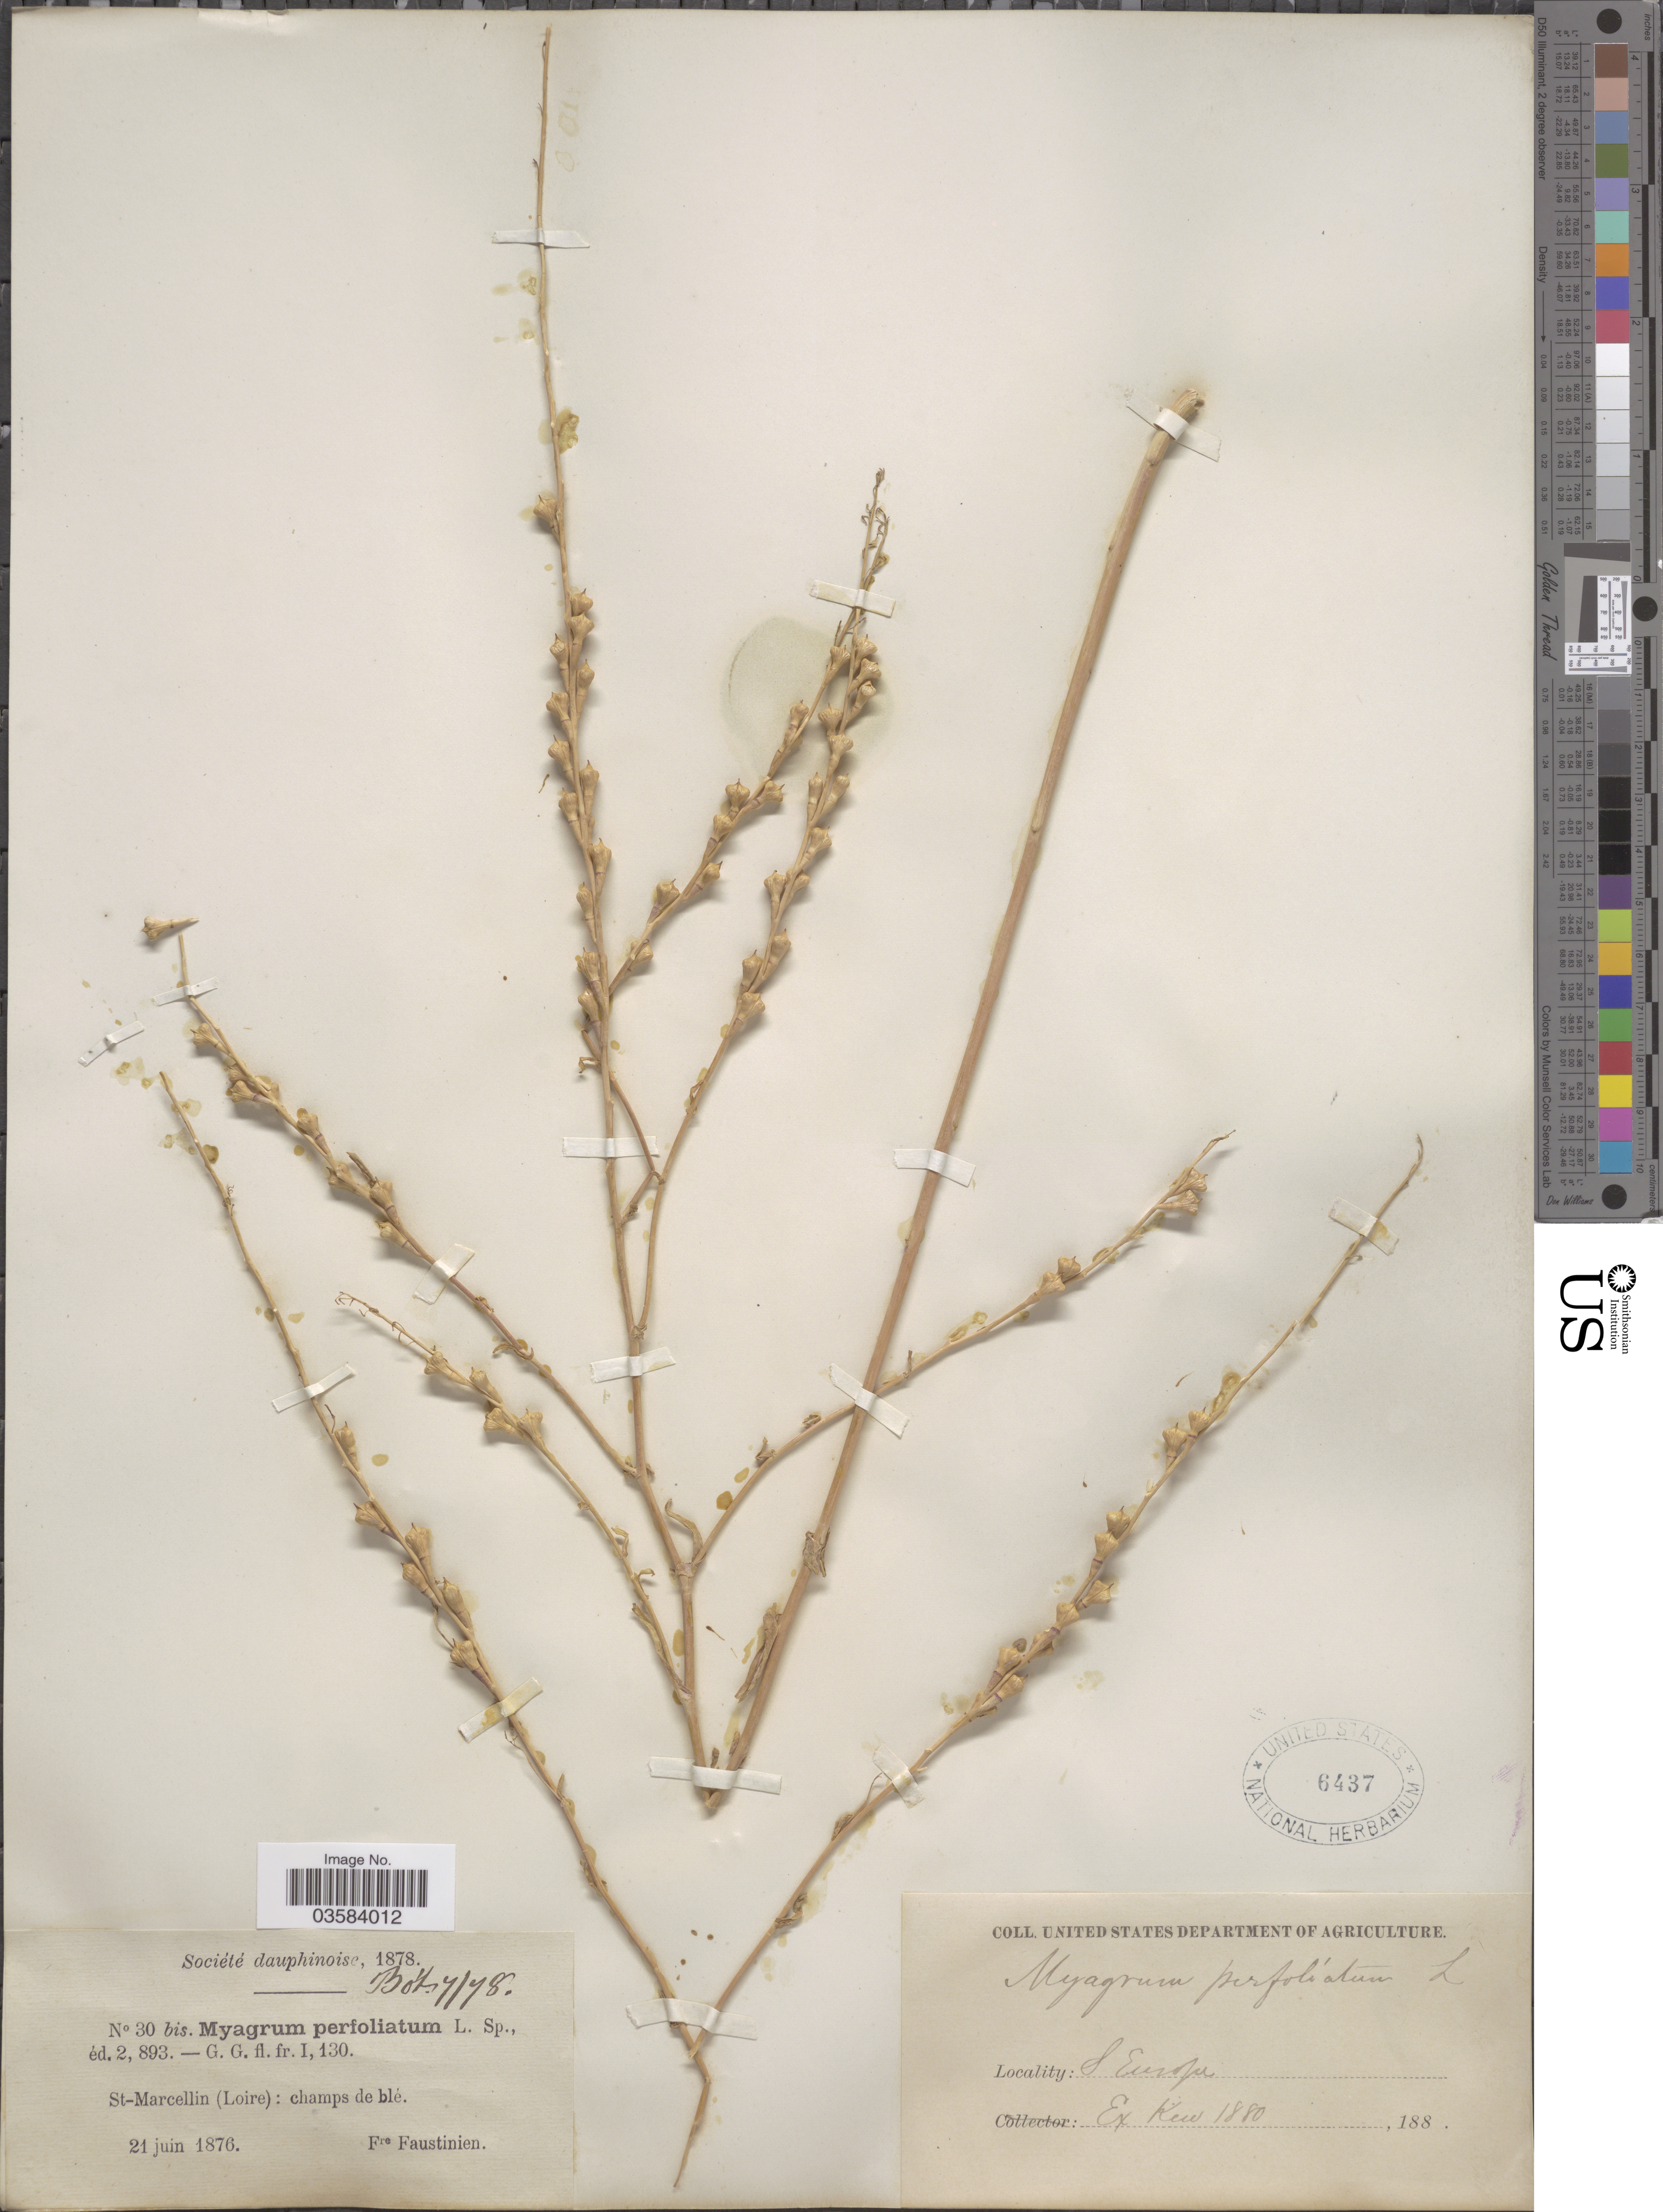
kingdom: Plantae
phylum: Tracheophyta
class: Magnoliopsida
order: Brassicales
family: Brassicaceae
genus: Myagrum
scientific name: Myagrum perfoliatum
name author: L.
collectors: F. Faustinien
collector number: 30 bis.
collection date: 1876-06-21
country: France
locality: St-Marcellin (Loire): champs de blé. S. Europe.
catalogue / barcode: US 6437